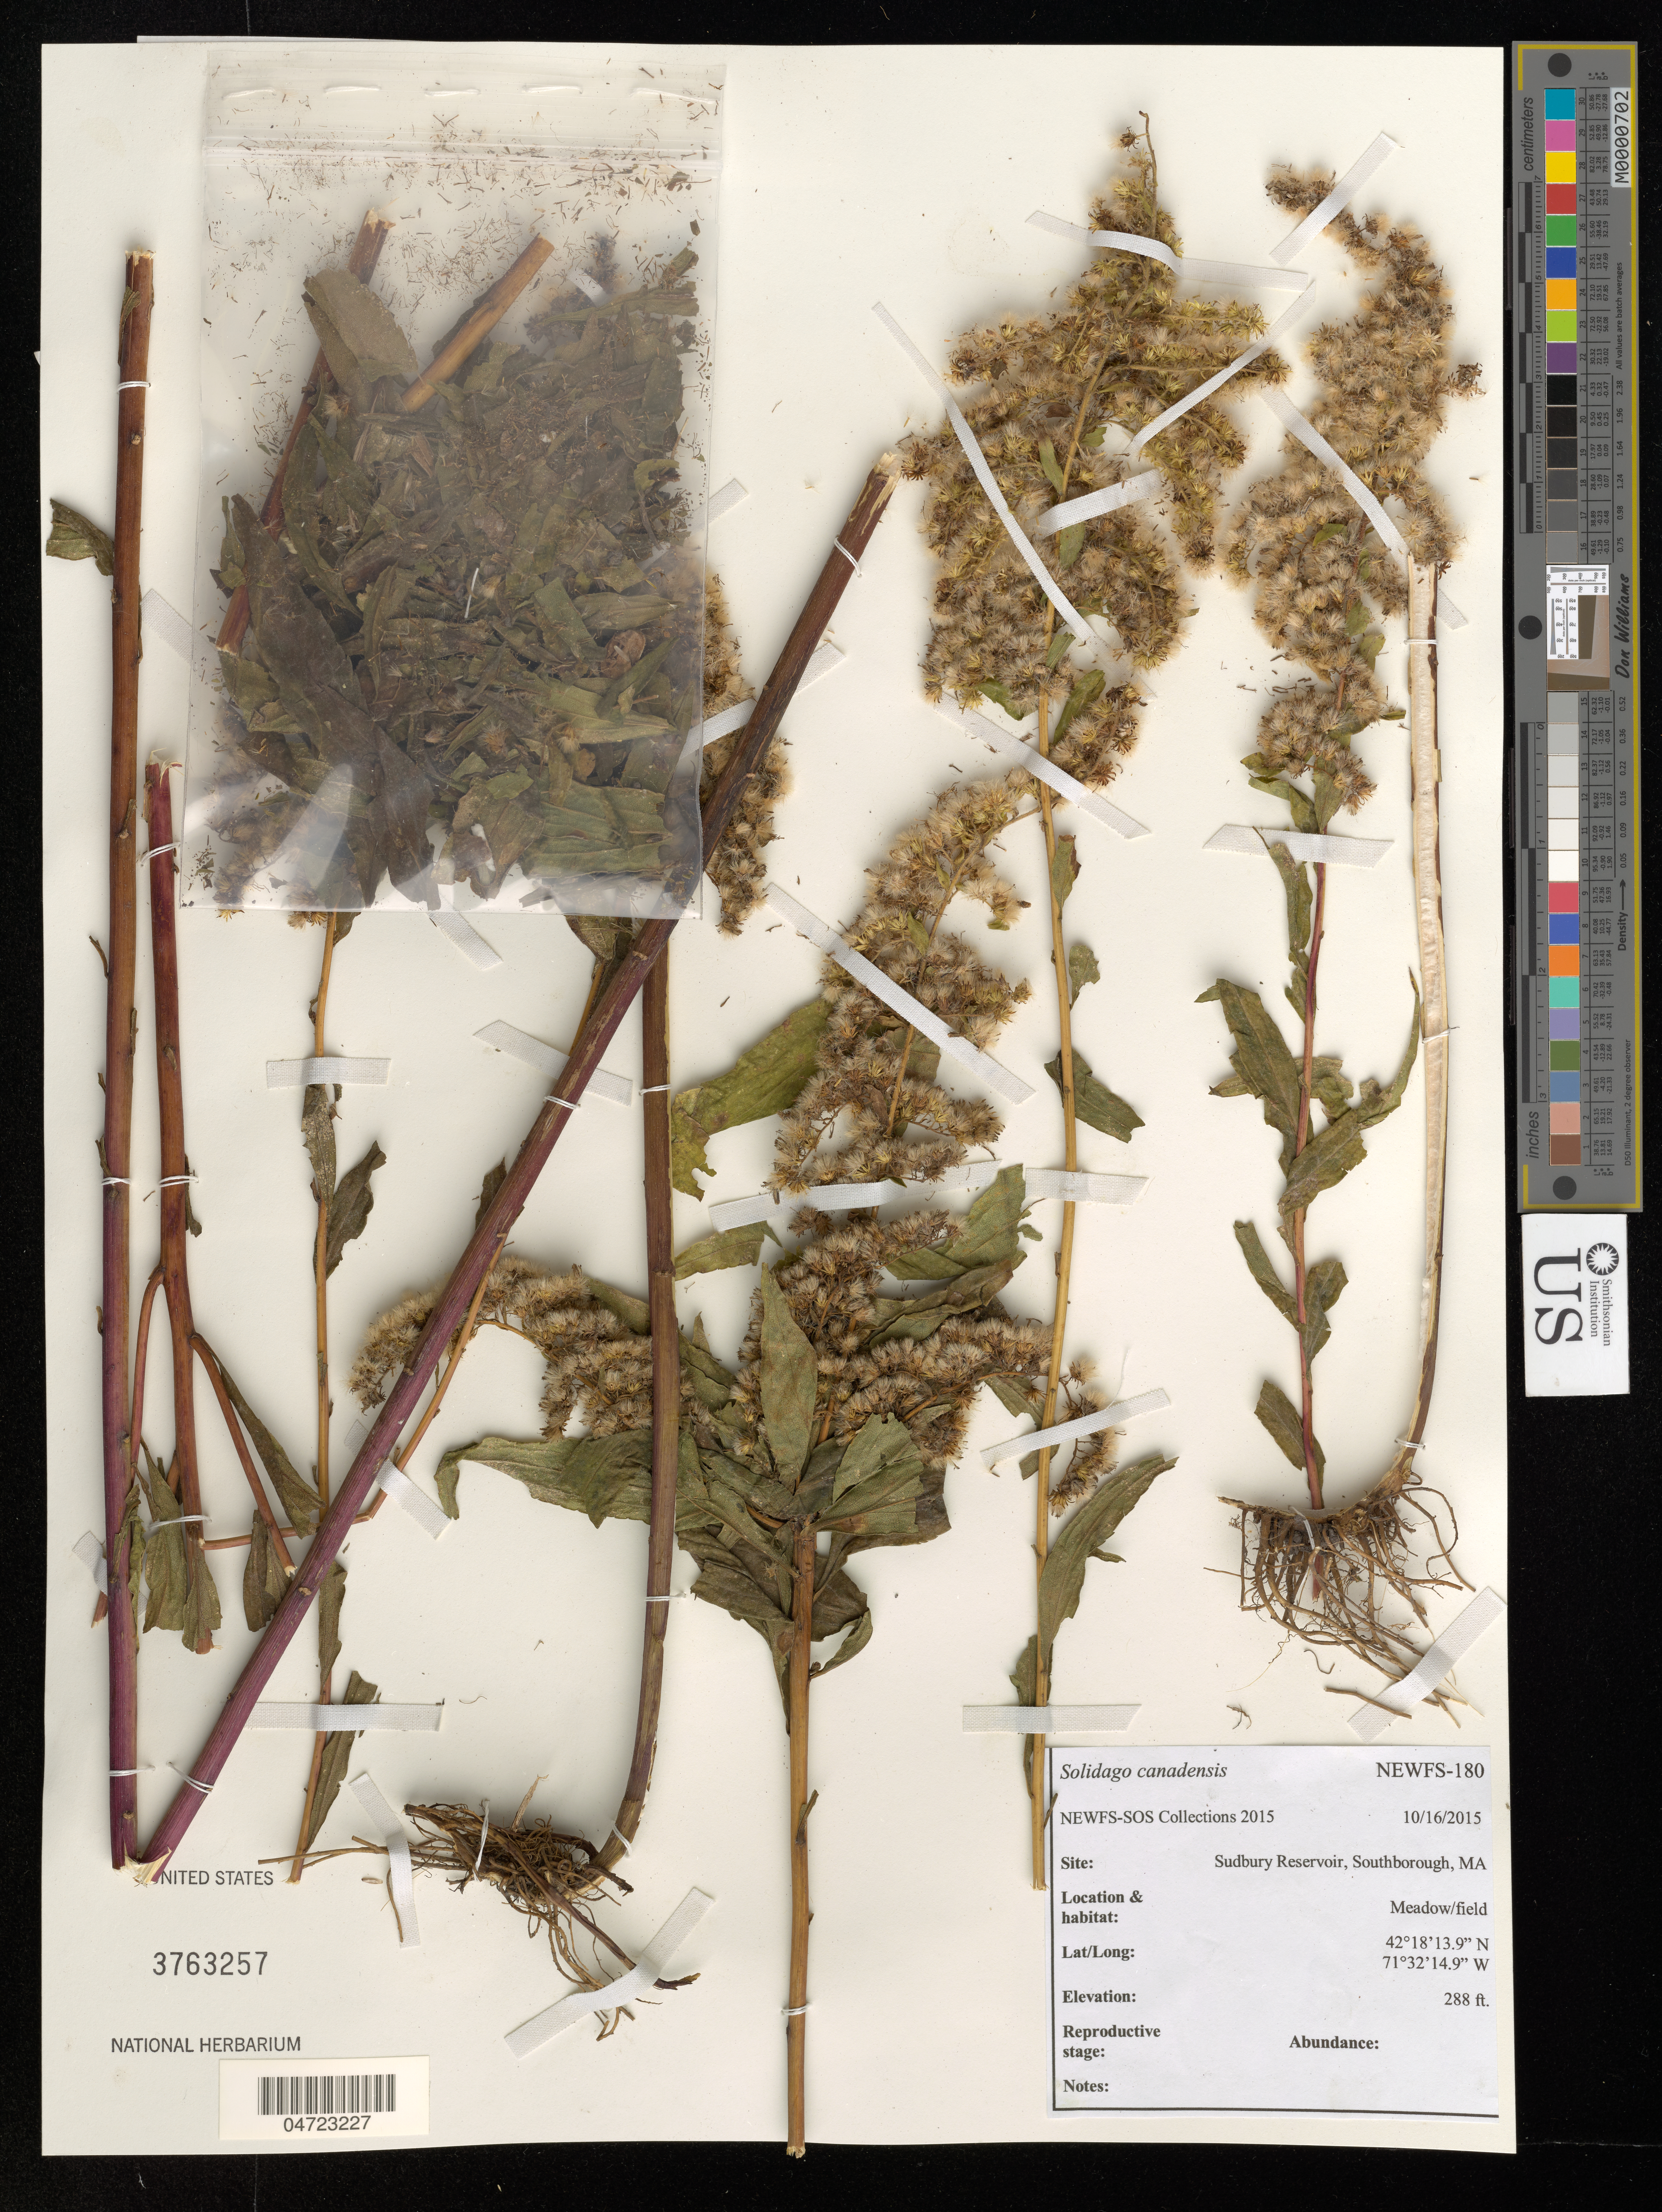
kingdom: Plantae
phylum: Tracheophyta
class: Magnoliopsida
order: Asterales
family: Asteraceae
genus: Solidago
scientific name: Solidago canadensis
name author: L.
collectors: NEWFS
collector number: NEWFS-180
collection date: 2015-10-16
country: United States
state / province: Massachusetts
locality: Sudbury Reservoir, Southborough.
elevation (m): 88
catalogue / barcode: US 3763257